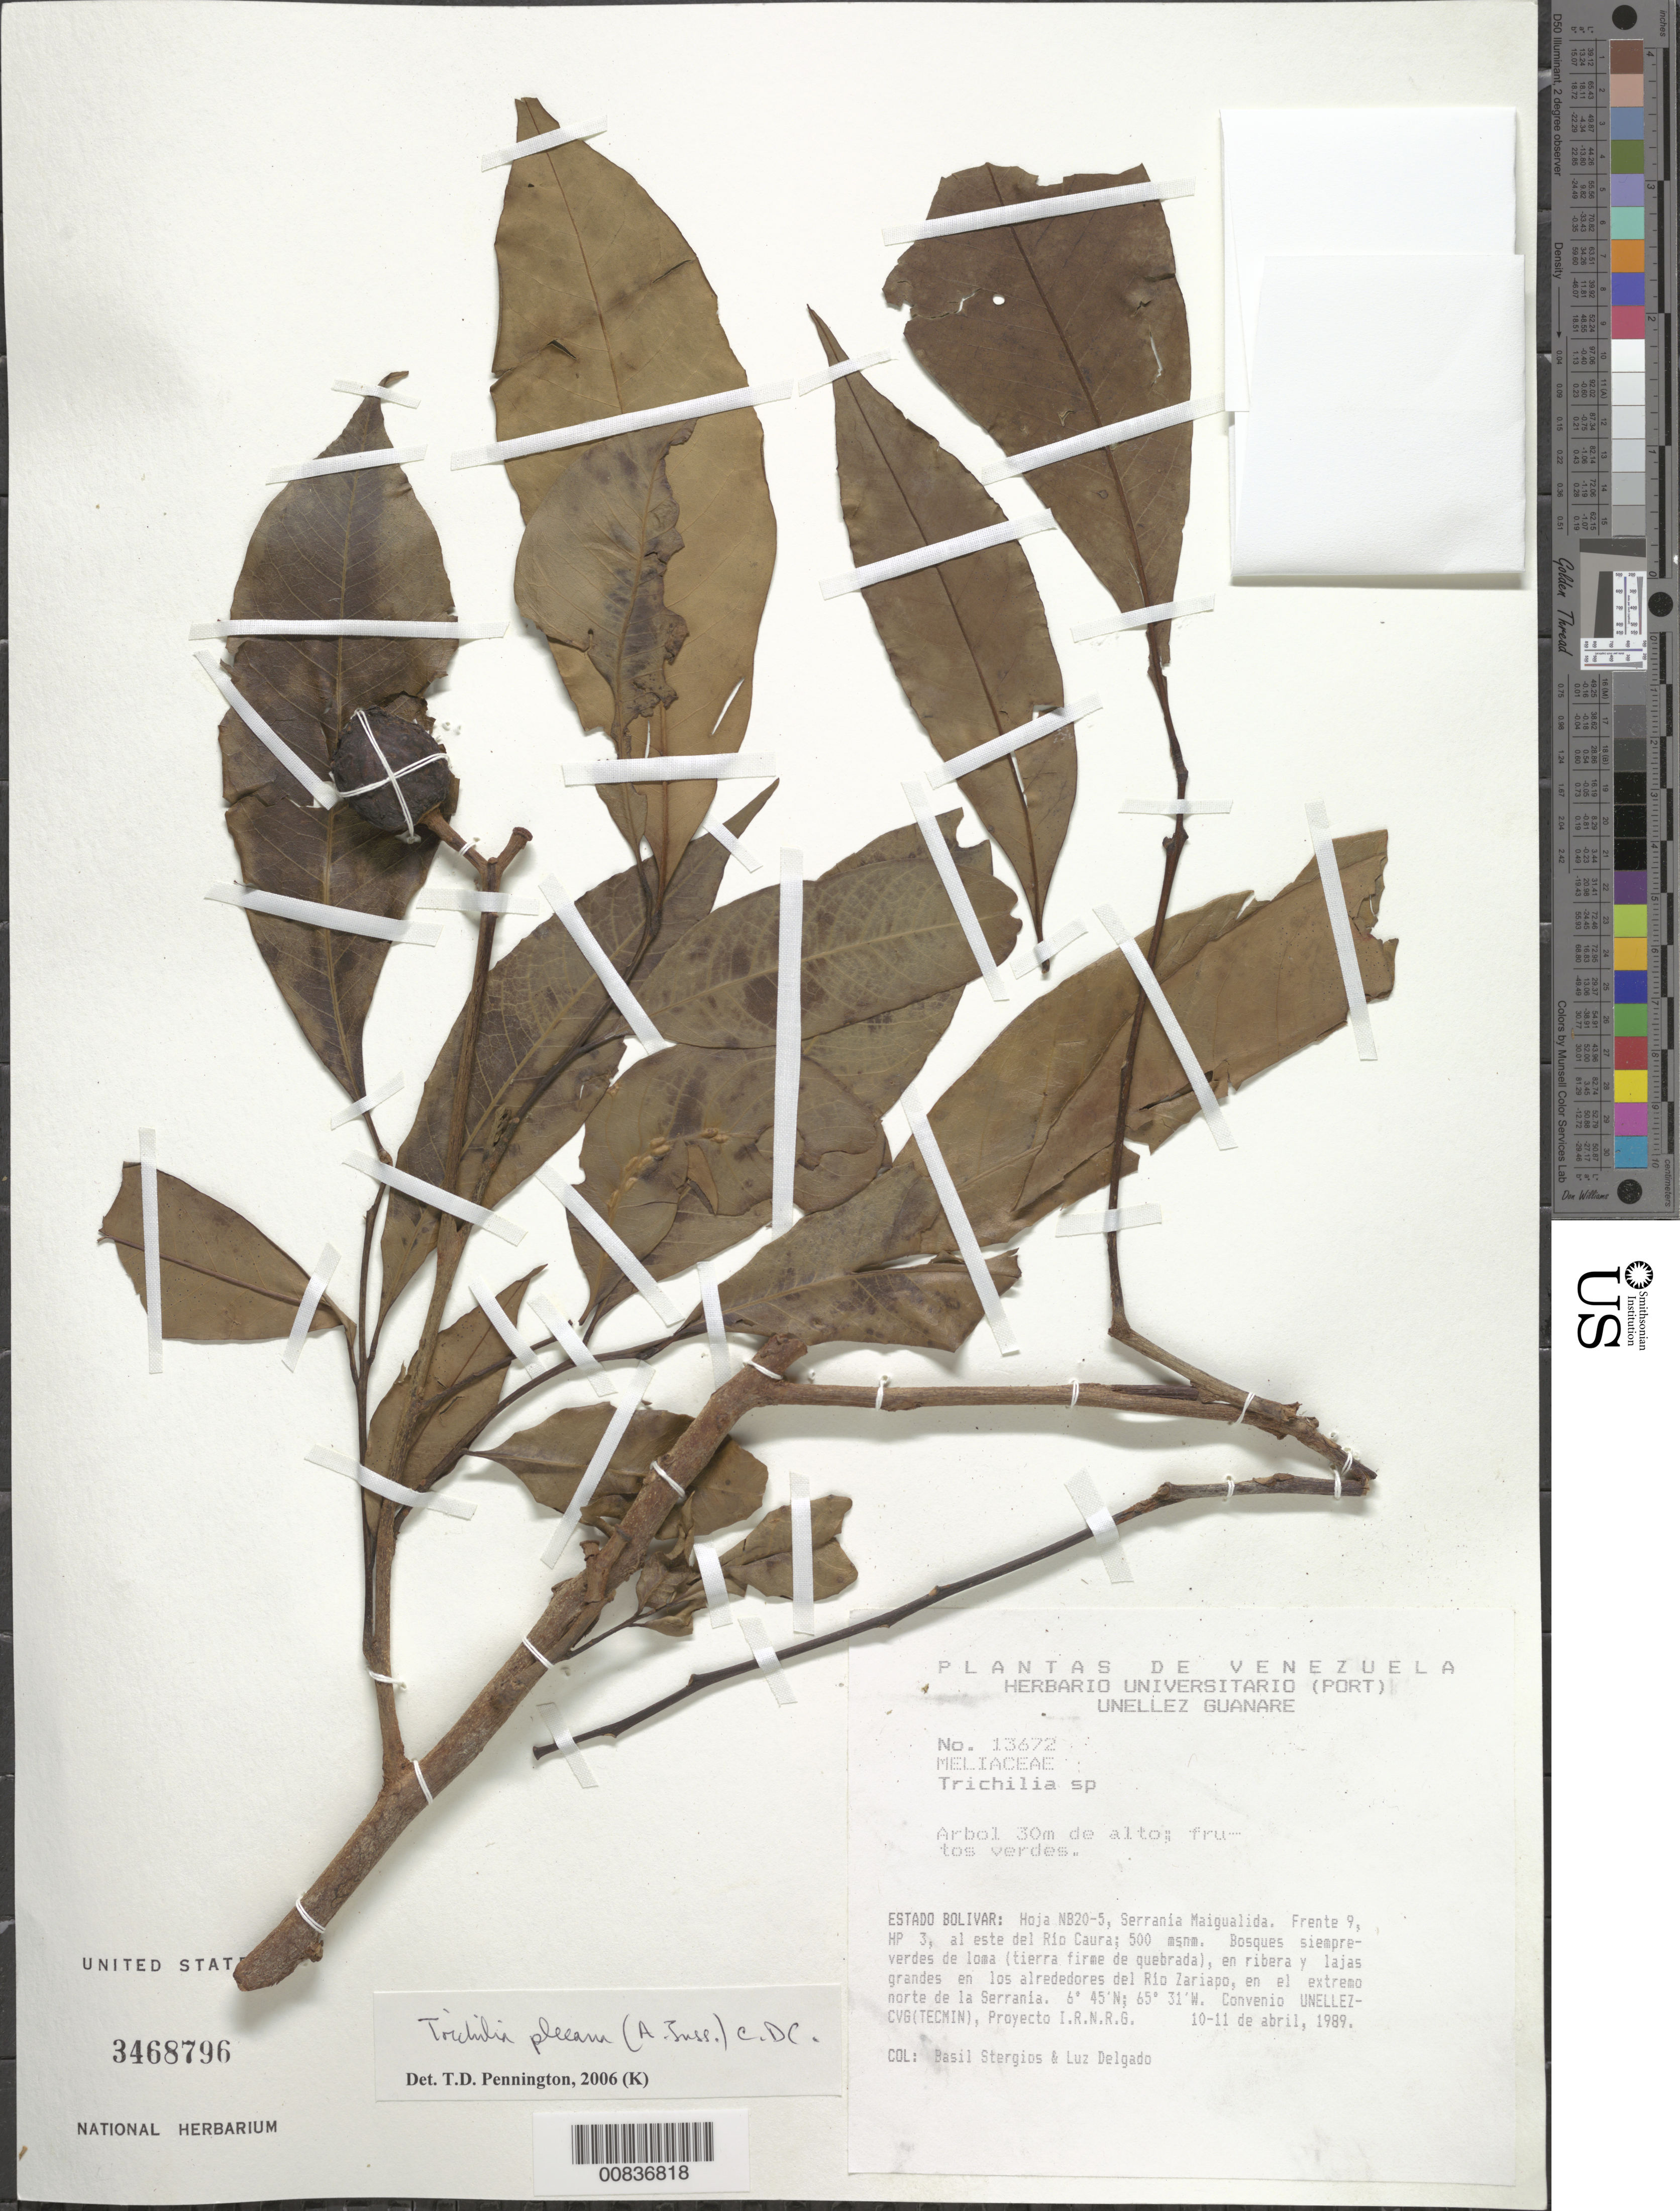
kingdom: Plantae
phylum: Tracheophyta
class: Magnoliopsida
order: Sapindales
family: Meliaceae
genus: Trichilia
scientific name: Trichilia sp.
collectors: B. G. Stergios & L. Delgado V.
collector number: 13672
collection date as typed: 10-Apr-89 to 11-Apr-89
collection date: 1989-04-10/1989-04-11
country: Venezuela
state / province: Bolívar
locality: Serrania Maigualida, E del río Caura, alrededores del río Zariapo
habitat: Bosques siempre-verdes de loma (tierra firme de quebrada), en ribera y lajas grandesen los alrededores del río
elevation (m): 500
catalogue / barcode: US 3468796